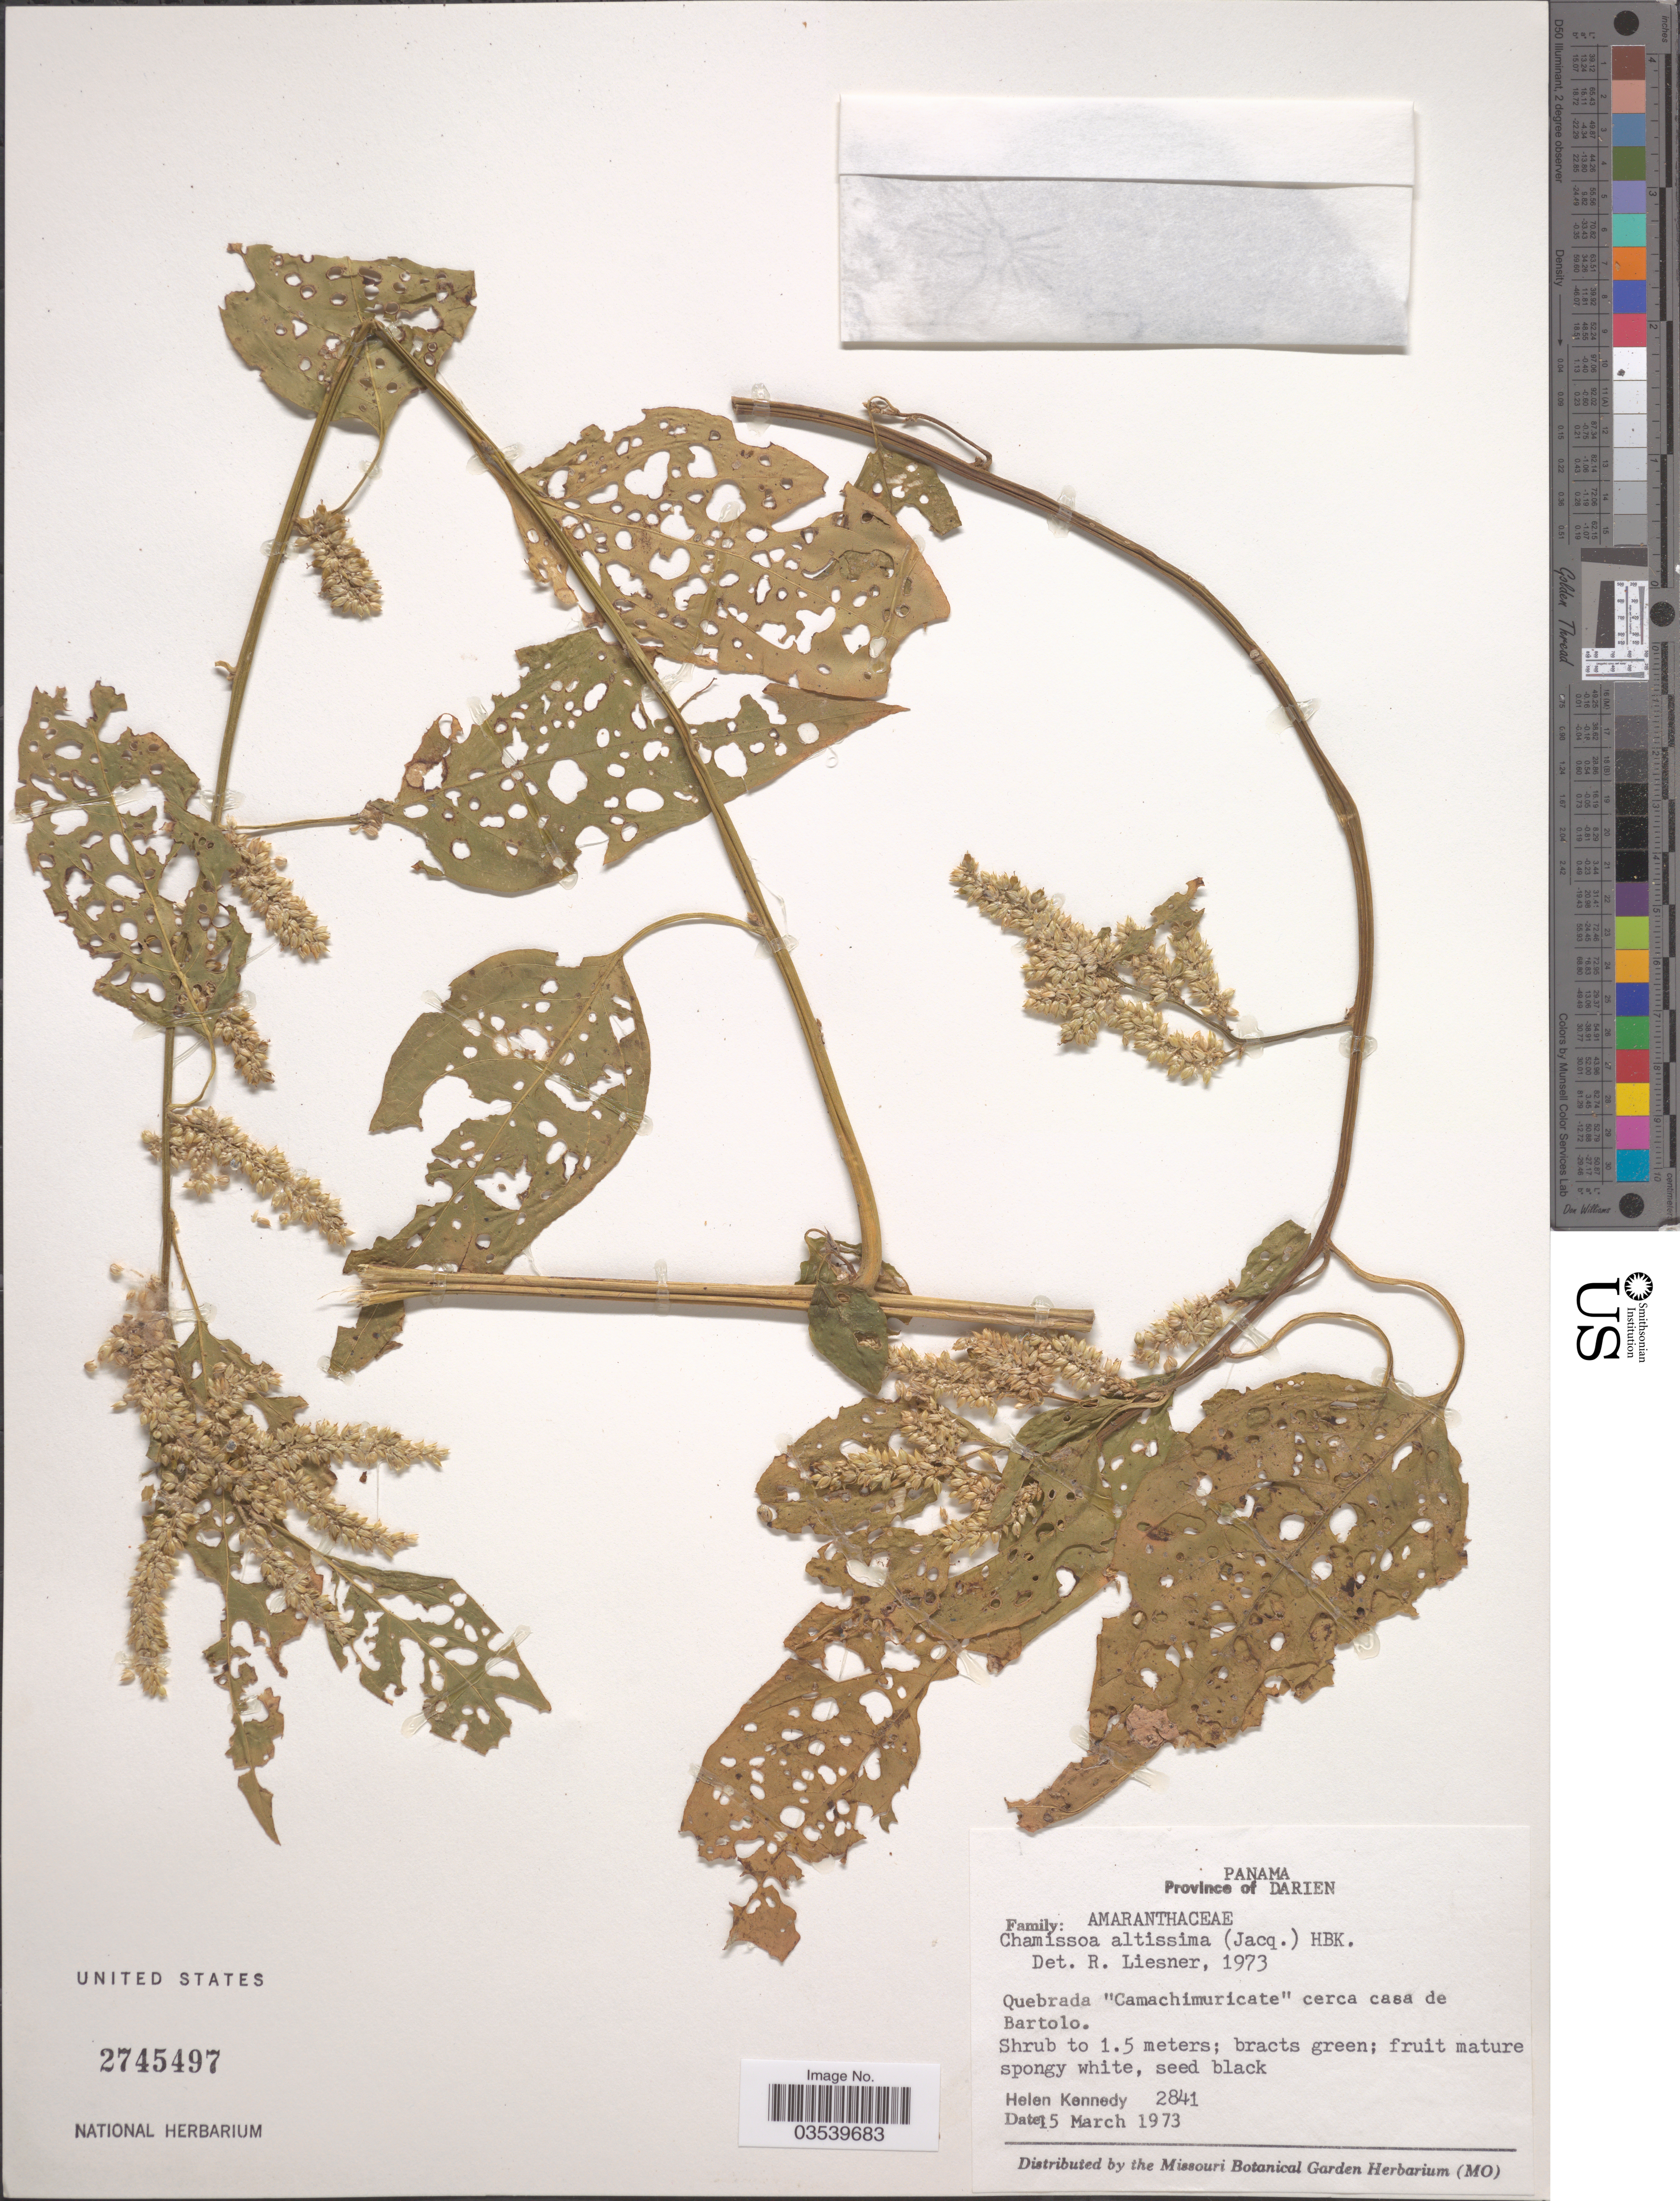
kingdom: Plantae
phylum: Tracheophyta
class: Magnoliopsida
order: Caryophyllales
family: Amaranthaceae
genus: Chamissoa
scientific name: Chamissoa altissima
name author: (Jacq.) Kunth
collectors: H. Kennedy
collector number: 2841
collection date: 1973-03-15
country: Panama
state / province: Darién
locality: Quebrada "Camachimuricate" cerca casa de Bartolo.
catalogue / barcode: US 2745497